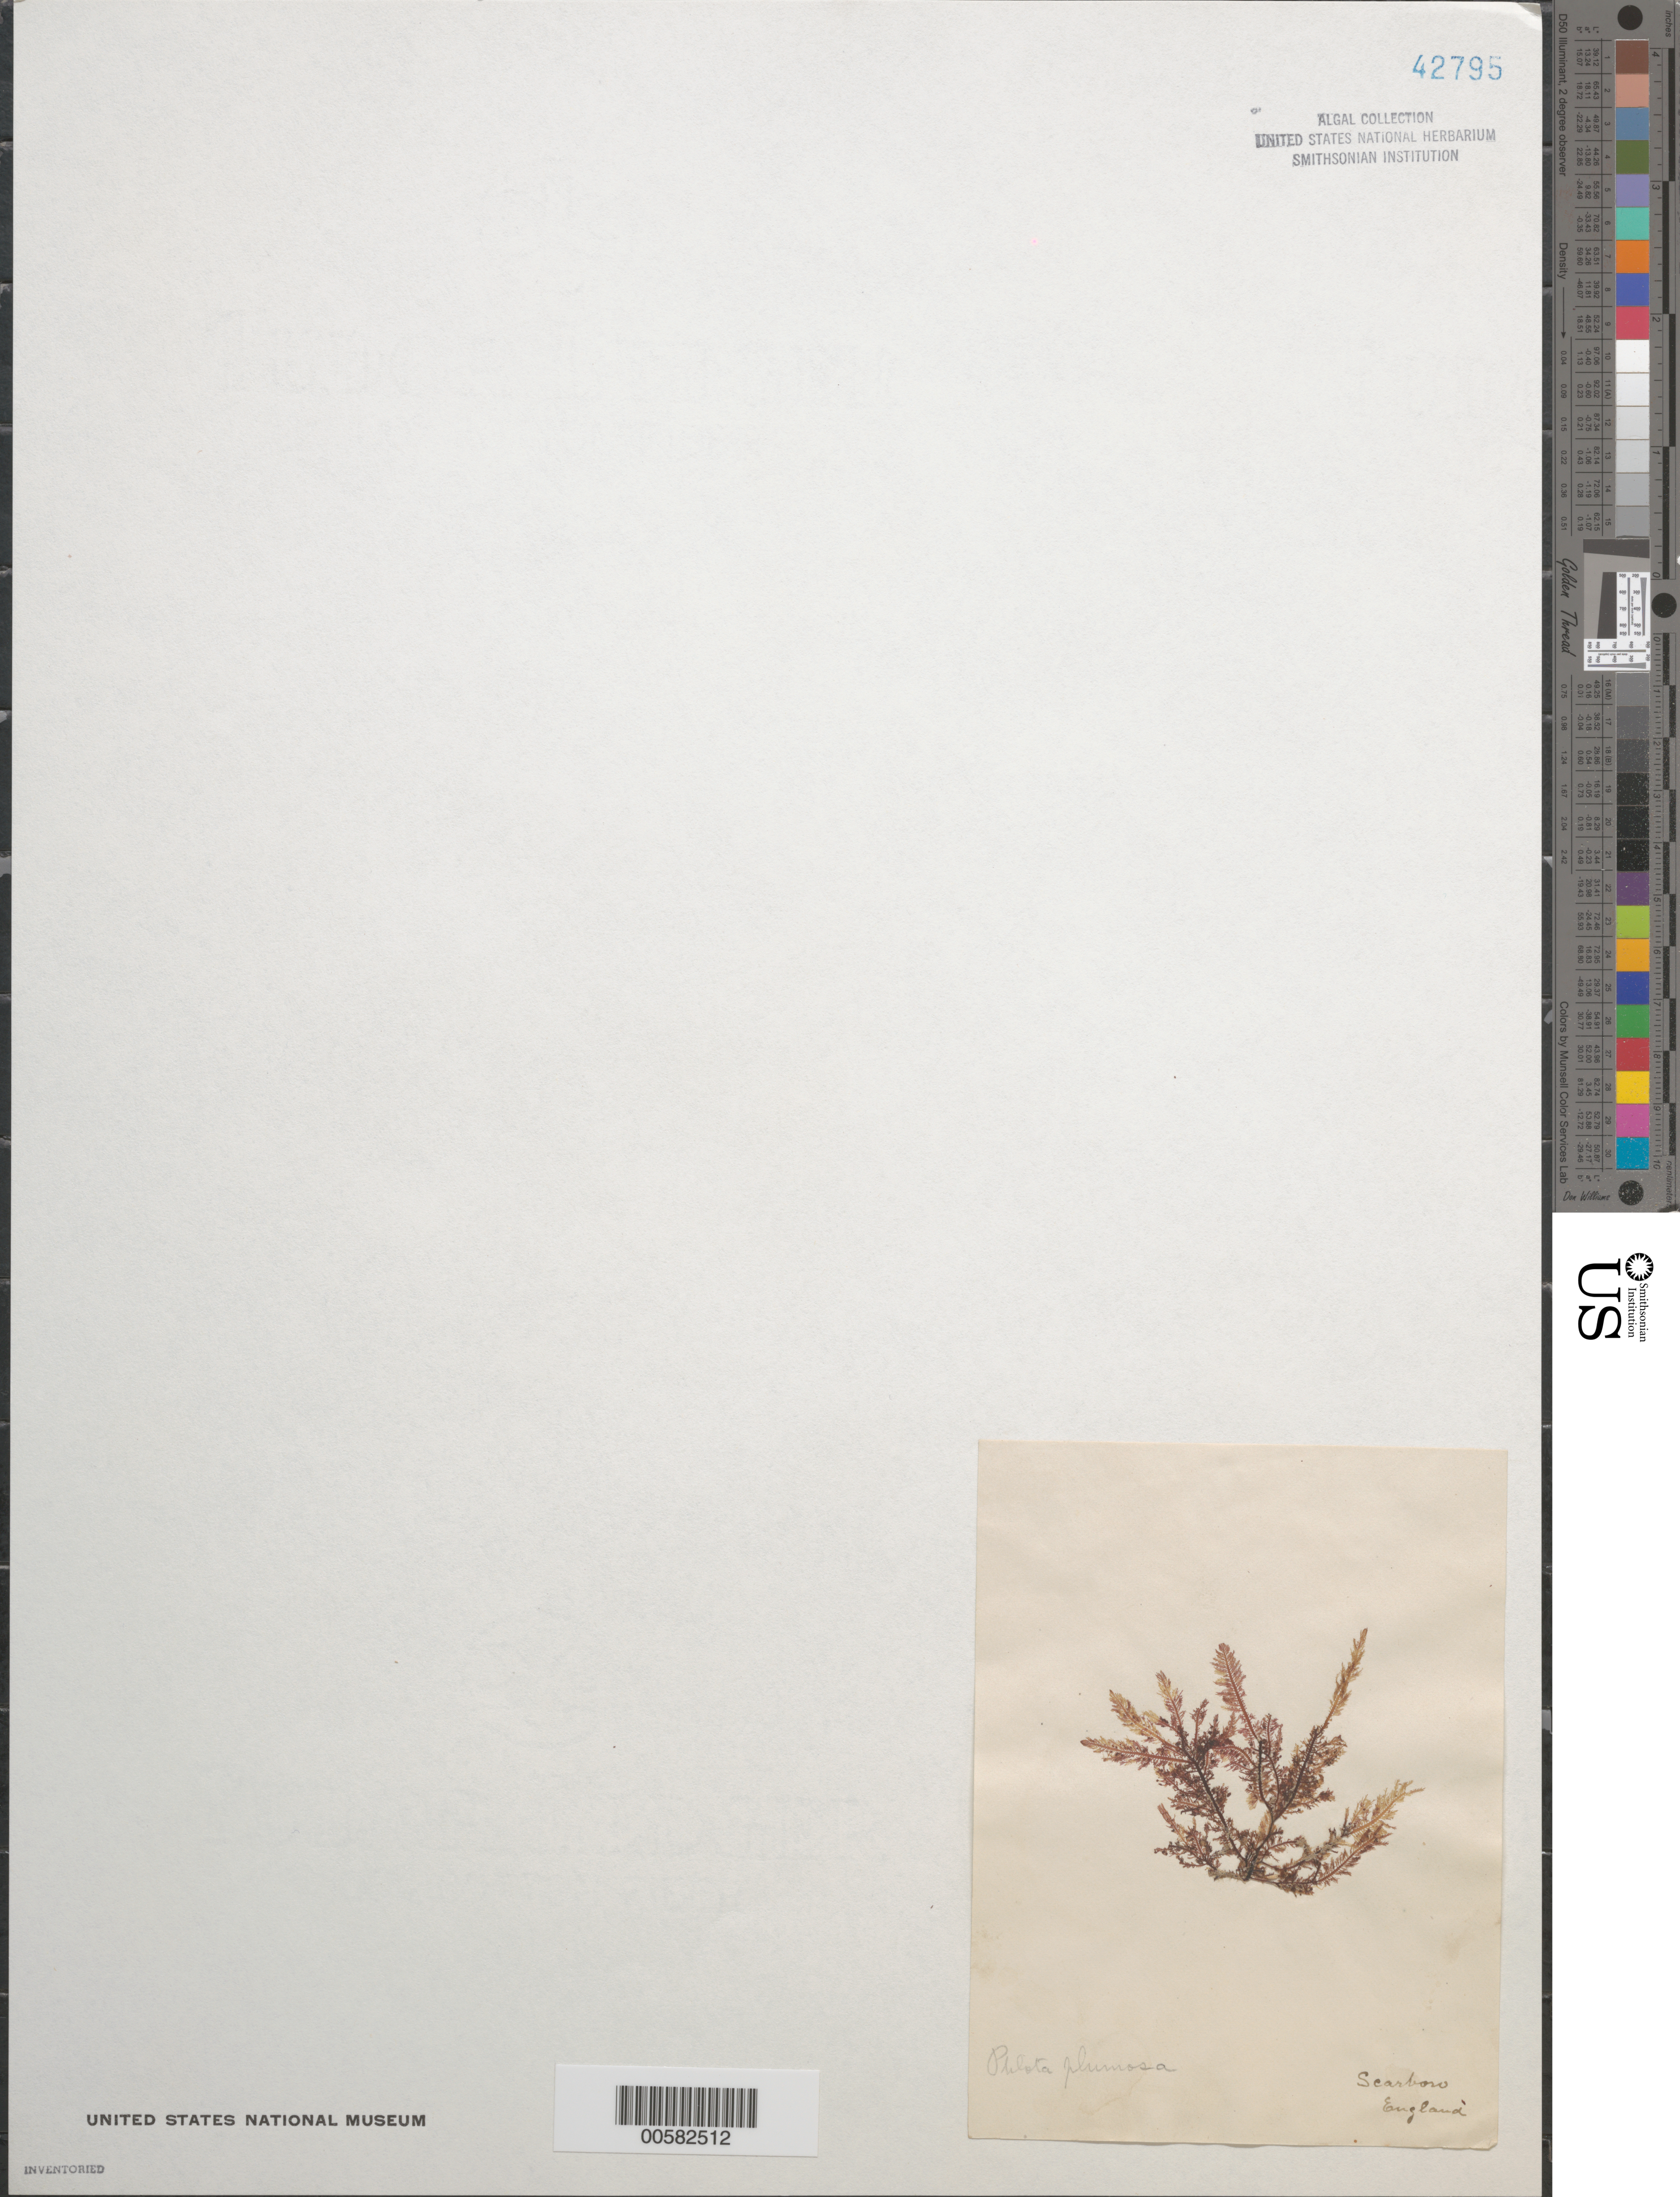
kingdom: Plantae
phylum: Rhodophyta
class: Florideophyceae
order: Ceramiales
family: Wrangeliaceae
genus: Ptilota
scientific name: Ptilota gunneri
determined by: Algae name updating Project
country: United Kingdom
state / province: England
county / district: North Yorkshire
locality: Scarborough, North Riding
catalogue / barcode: US 42795